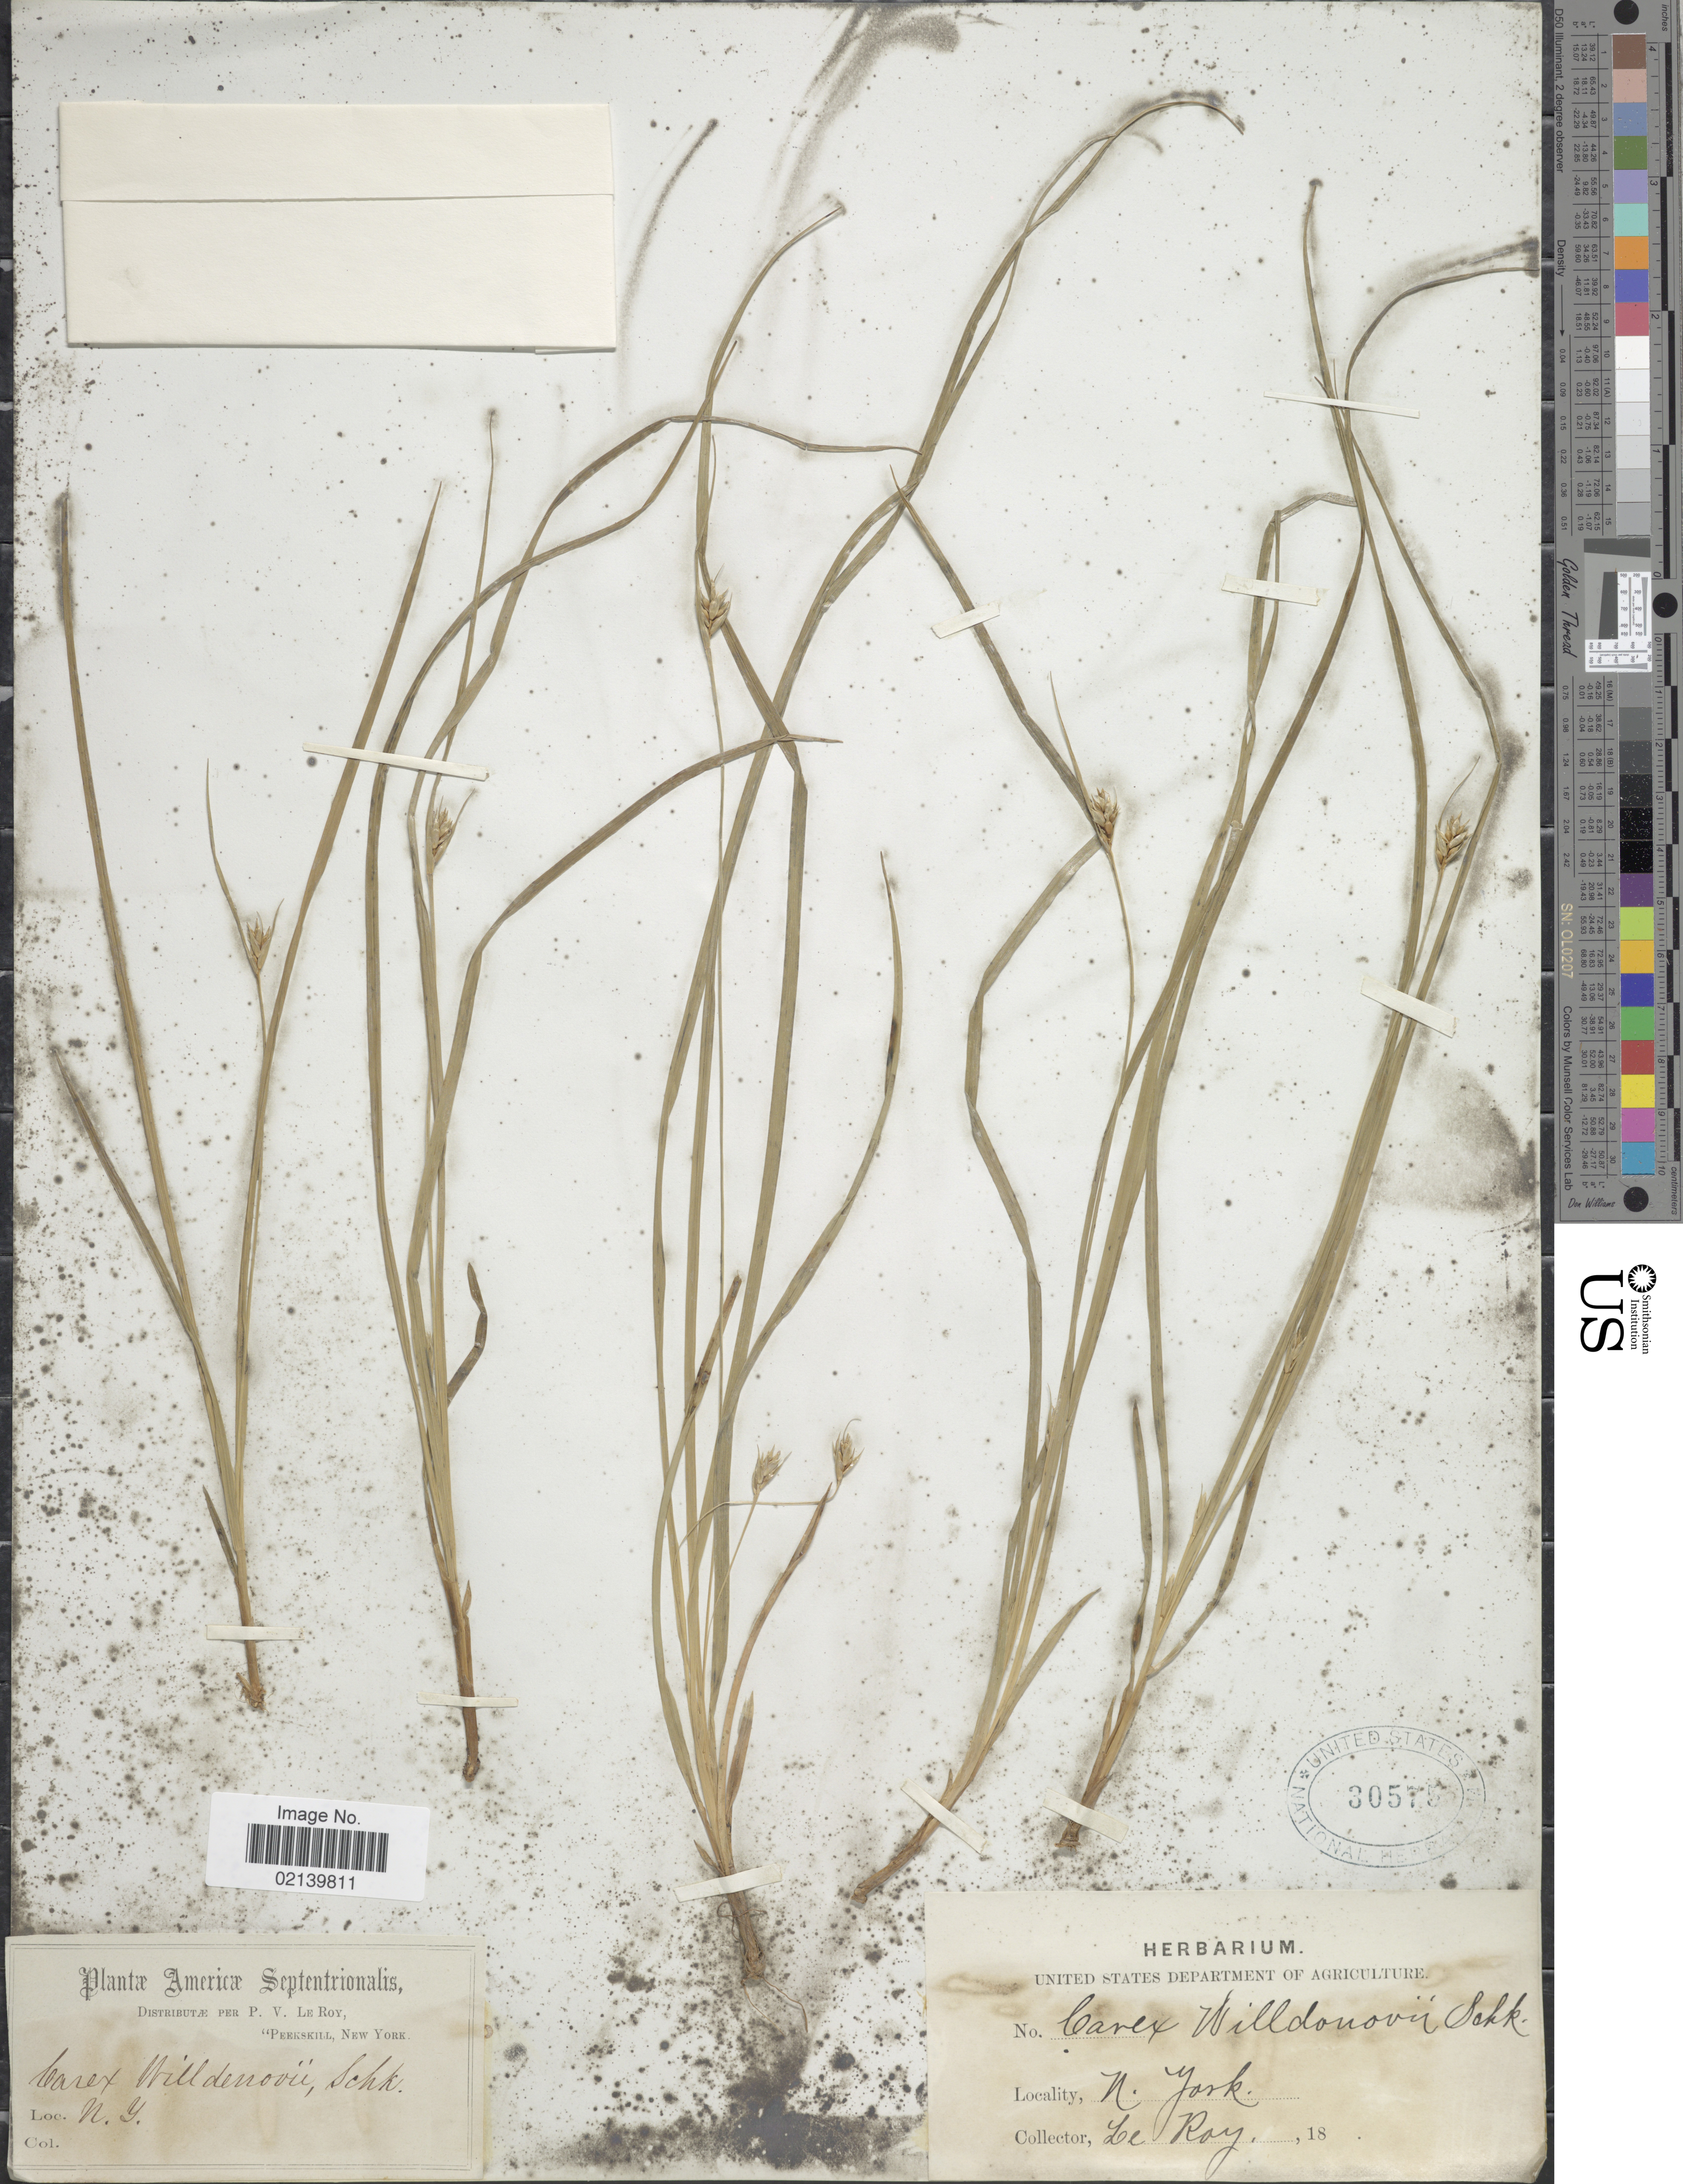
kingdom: Plantae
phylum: Tracheophyta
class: Liliopsida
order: Poales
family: Cyperaceae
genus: Carex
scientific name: Carex willdenowii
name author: Willd.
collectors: P. Le Roy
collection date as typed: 18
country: United States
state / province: New York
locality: N.York.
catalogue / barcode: US 30575